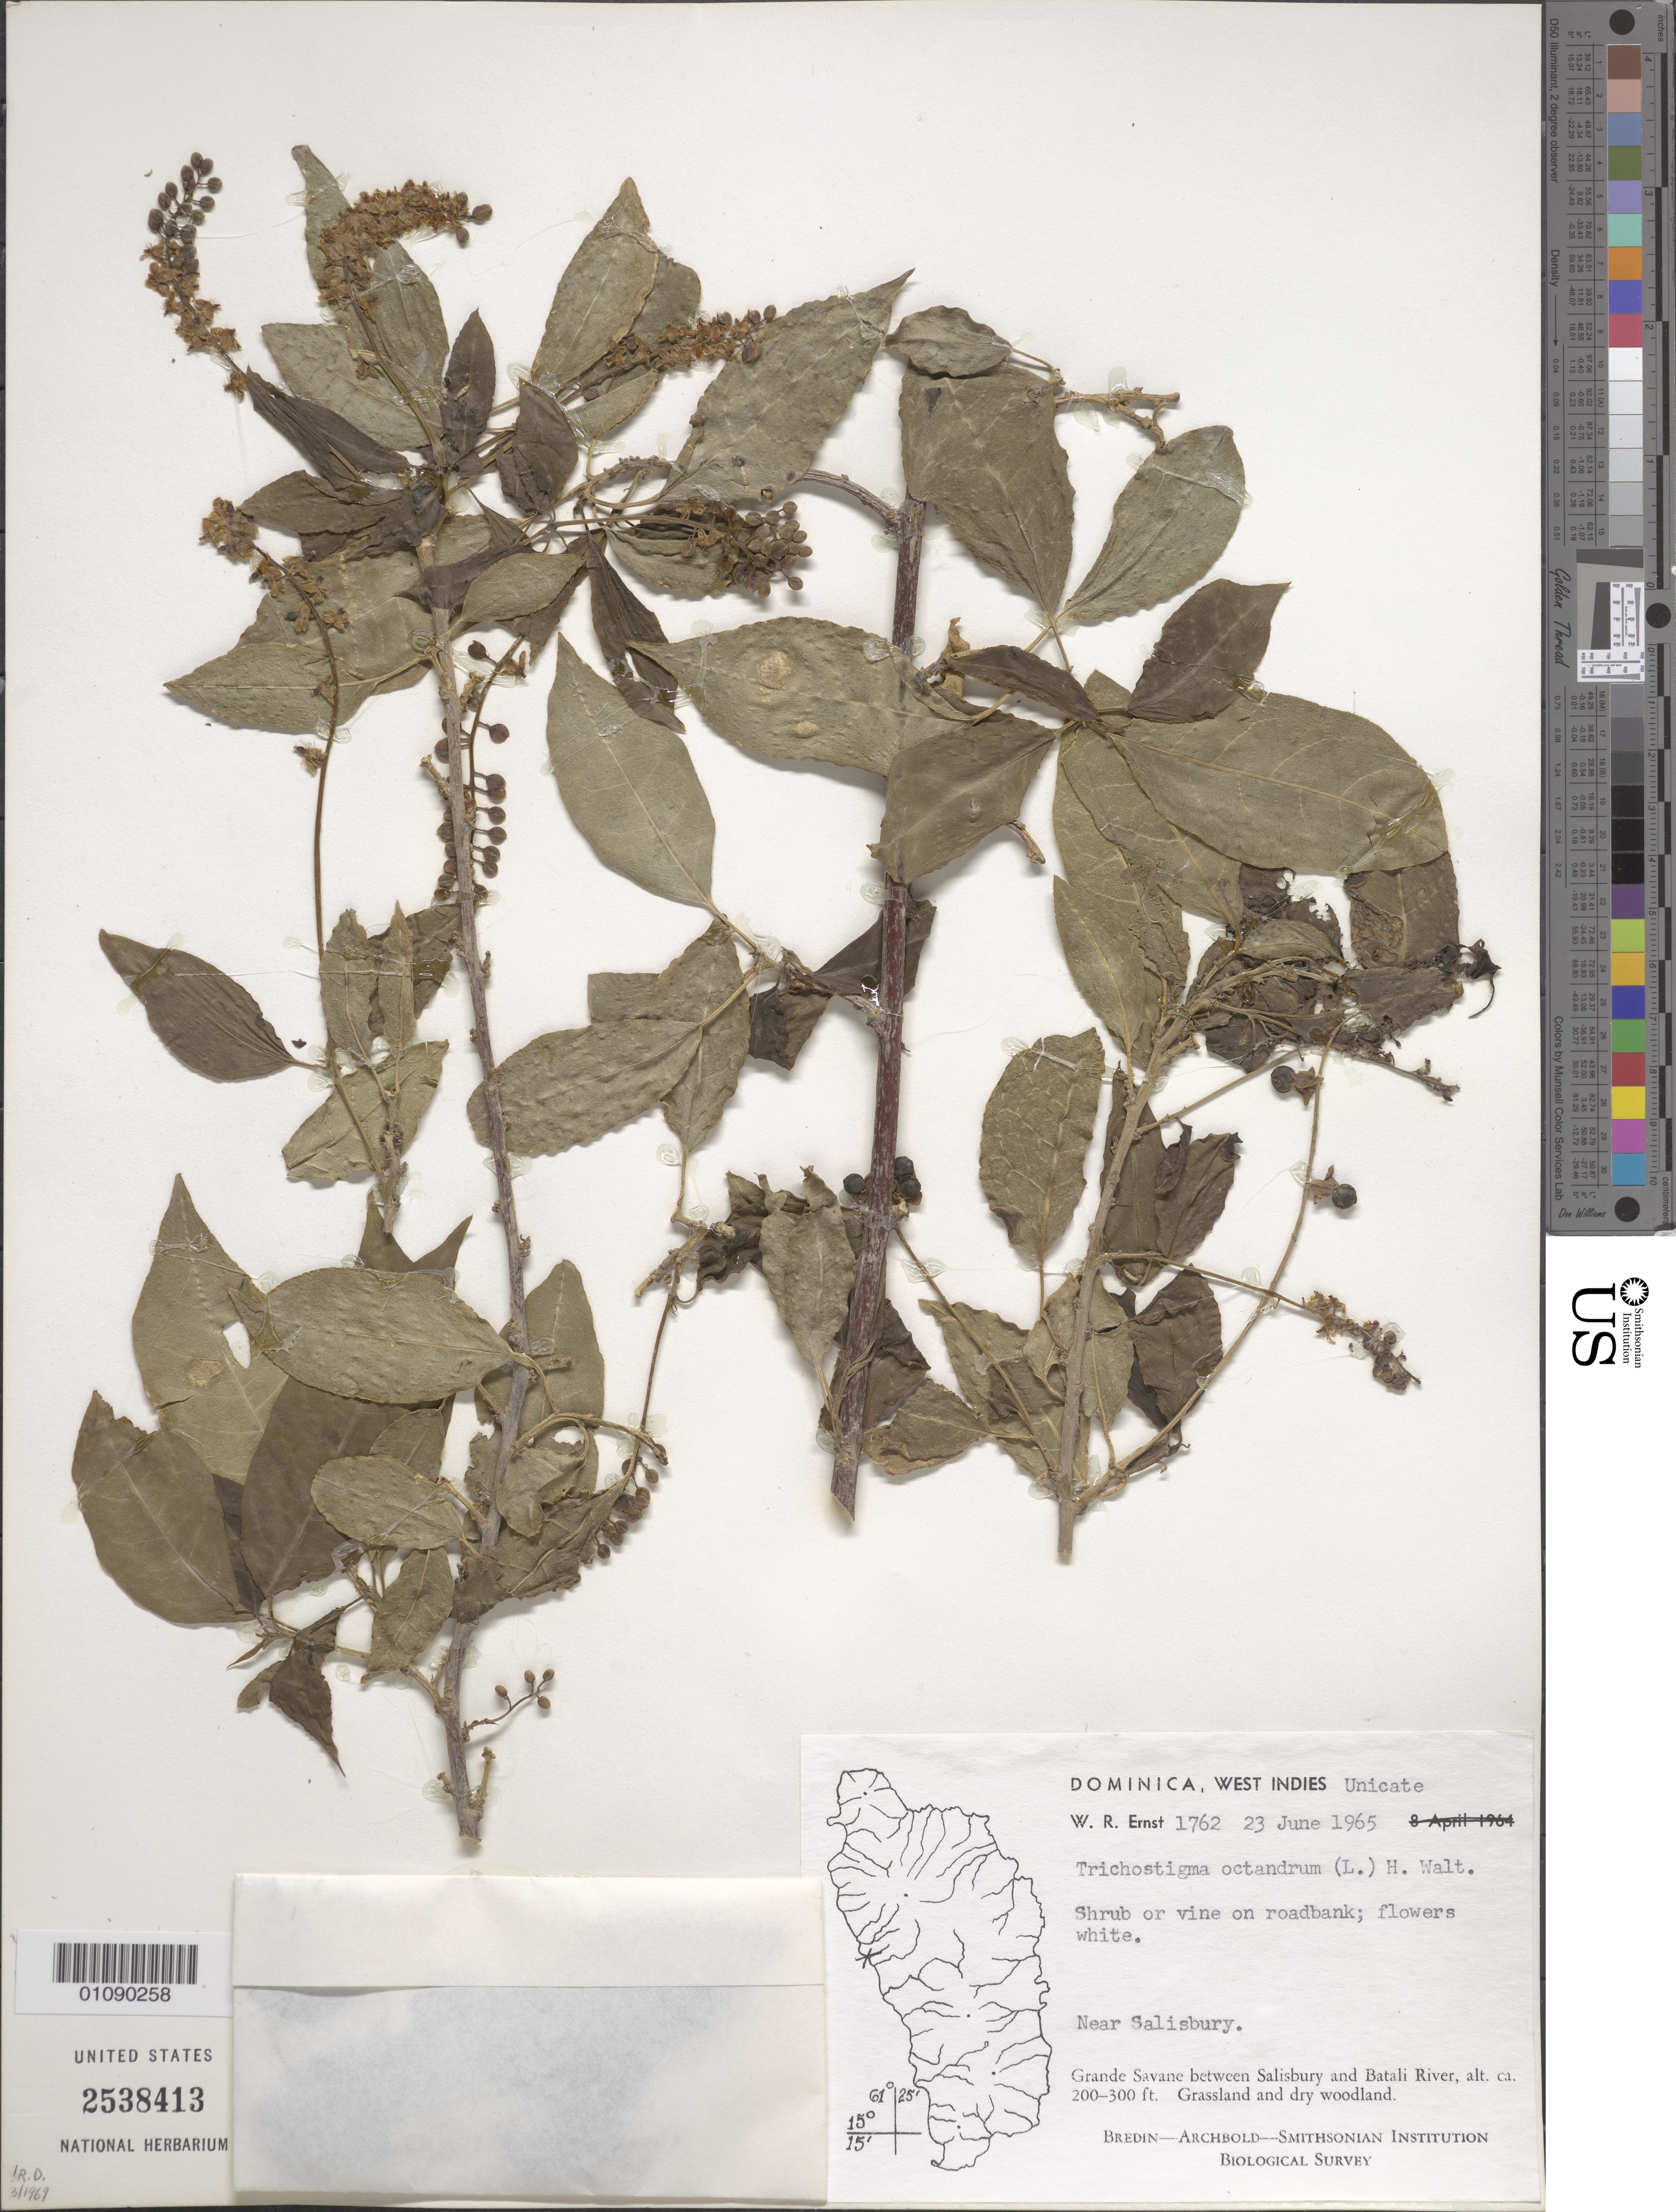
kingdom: Plantae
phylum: Tracheophyta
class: Magnoliopsida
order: Caryophyllales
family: Phytolaccaceae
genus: Trichostigma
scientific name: Trichostigma octandrum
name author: (L.) H. Walter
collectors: W. R. Ernst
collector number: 1762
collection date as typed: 23 Jun 1965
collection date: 1965-06-23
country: Dominica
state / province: St. Joseph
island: Dominica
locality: Grande Savane between Salisbury and Batali River. Near Salisbury.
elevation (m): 61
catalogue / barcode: US 2538413